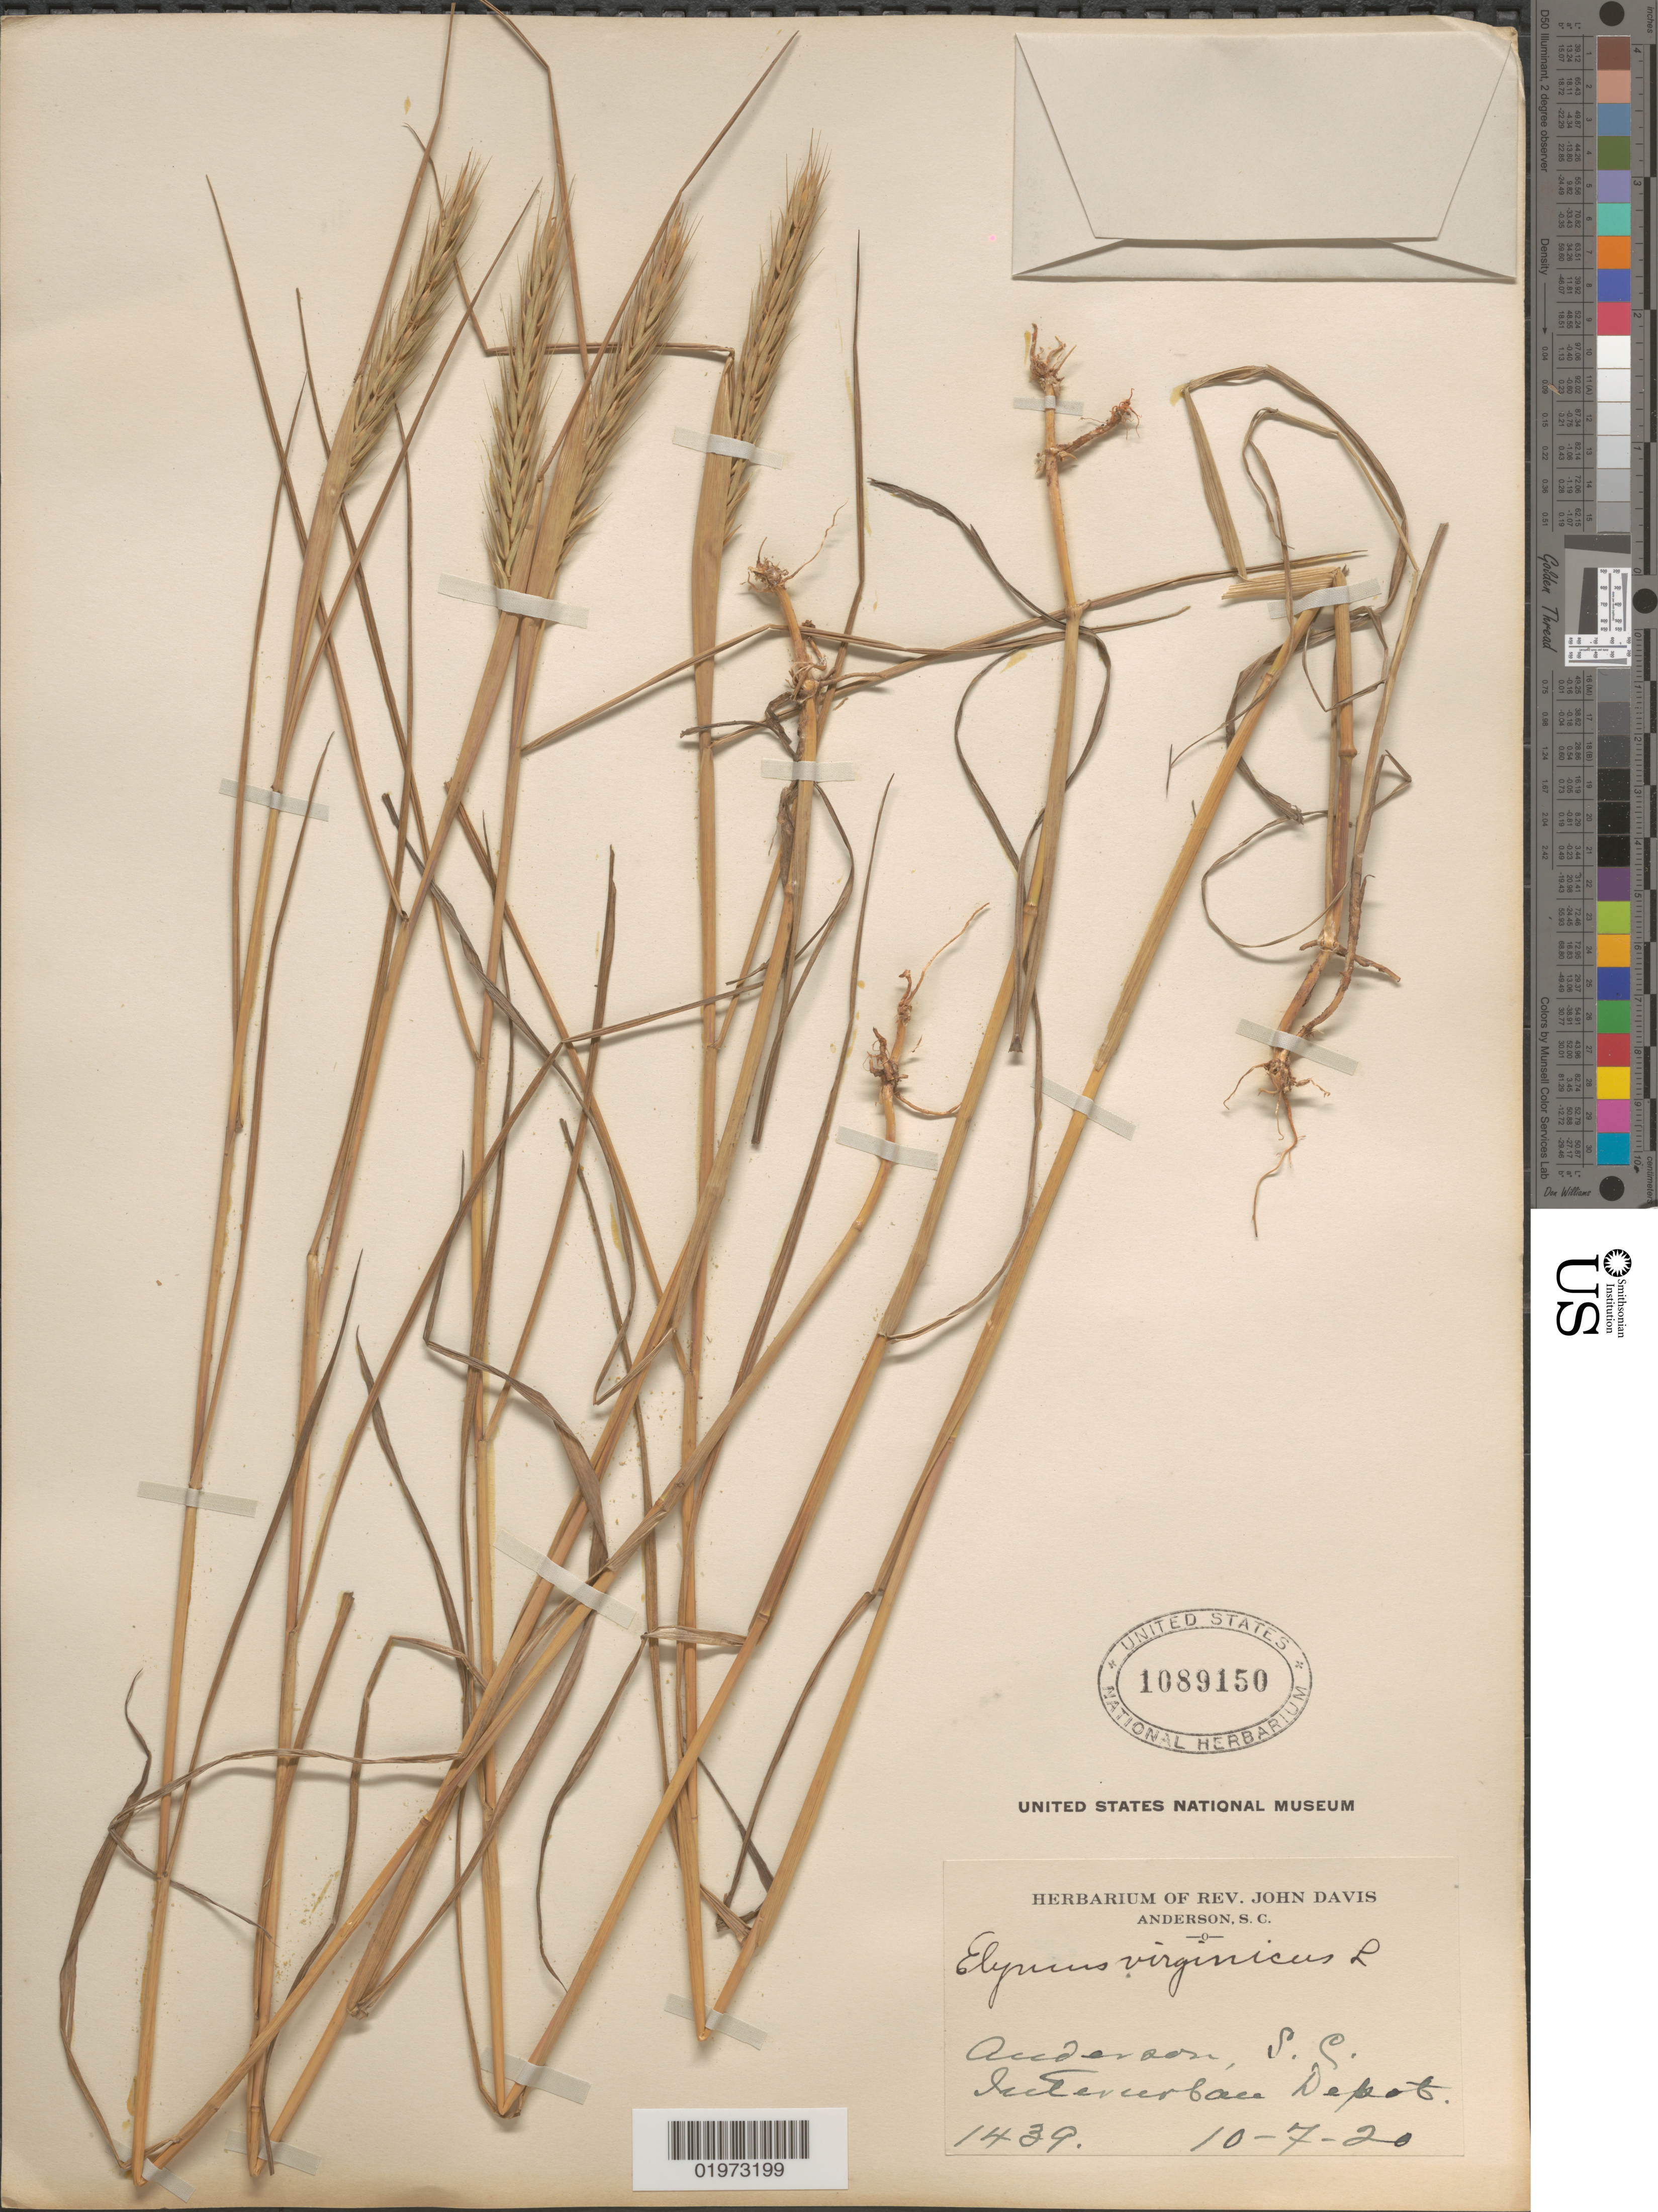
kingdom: Plantae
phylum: Tracheophyta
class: Liliopsida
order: Poales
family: Poaceae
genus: Elymus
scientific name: Elymus virginicus var. virginicus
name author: L.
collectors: ex herb. Rev. John Davis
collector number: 1439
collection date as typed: Transcribed d/m/y: 7/10/20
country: United States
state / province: South Carolina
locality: Anderson. Interurban Depot.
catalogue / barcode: US 1089150